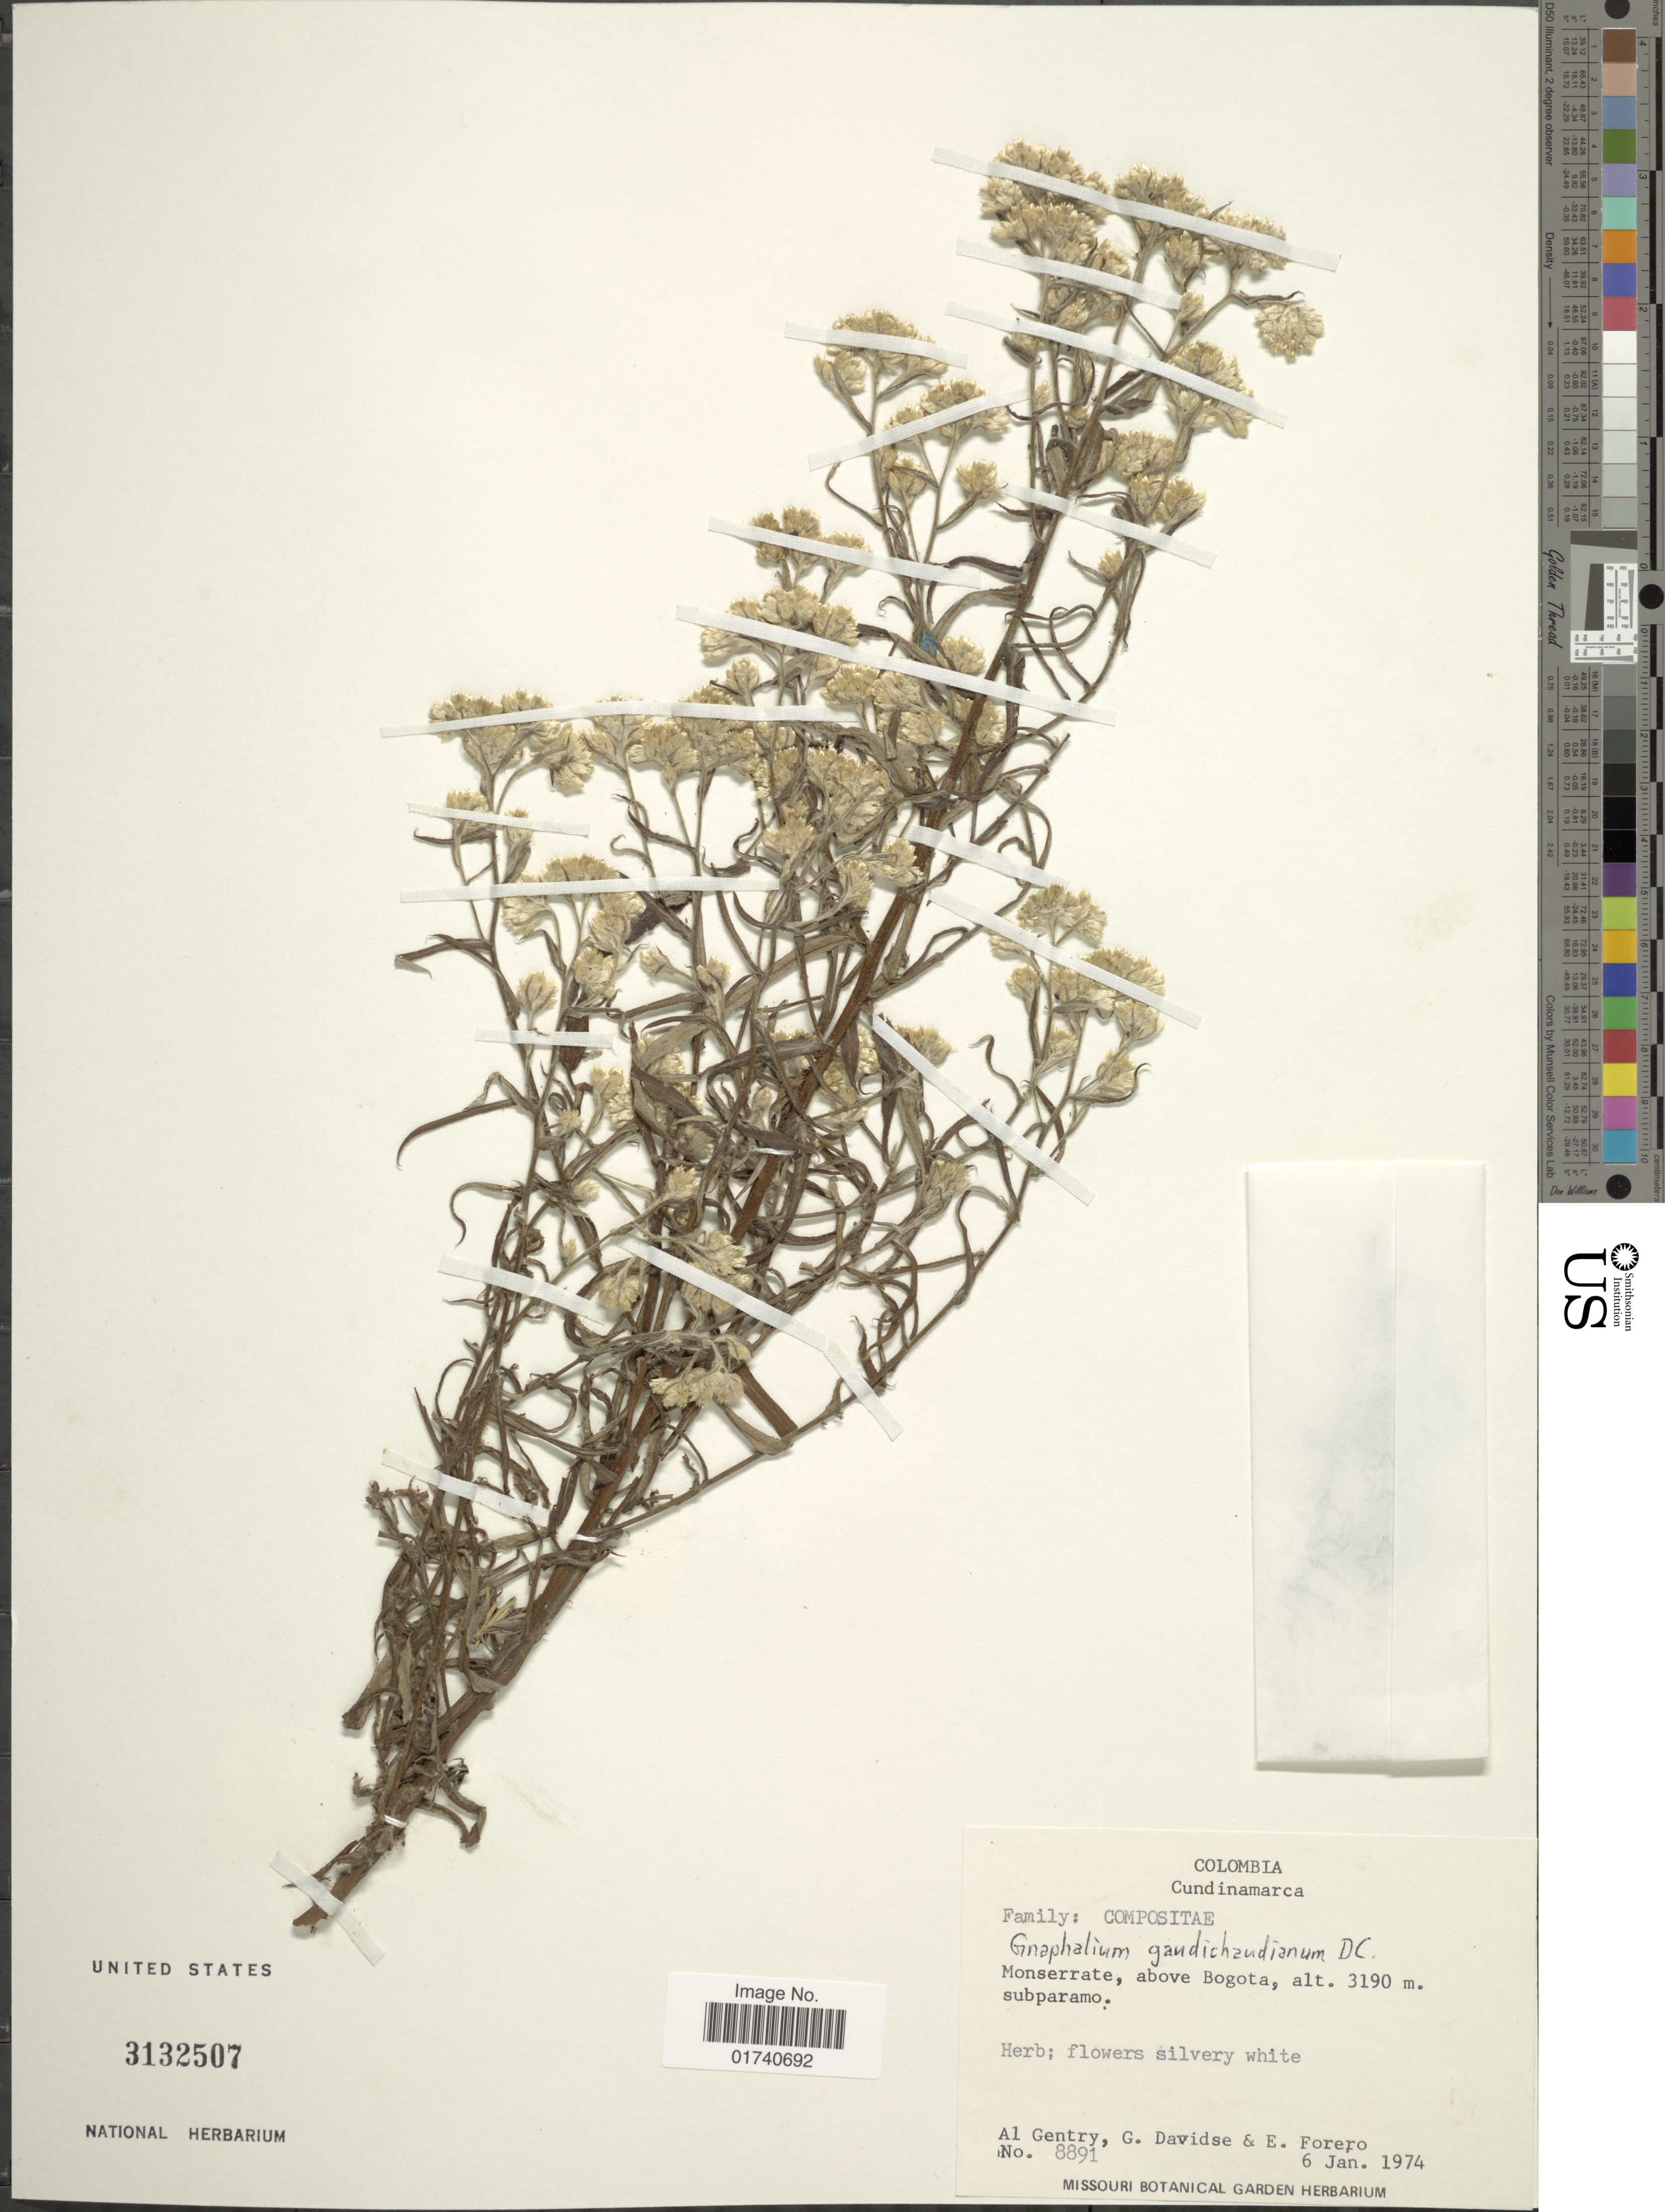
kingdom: Plantae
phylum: Tracheophyta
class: Magnoliopsida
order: Asterales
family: Asteraceae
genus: Pseudognaphalium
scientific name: Pseudognaphalium gaudichaudianum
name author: (DC.) Anderb.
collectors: A. H. Gentry, G. Davidse & E. Forero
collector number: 8891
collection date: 1974-01-06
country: Colombia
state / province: Cundinamarca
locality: Monserrate, above Bogota.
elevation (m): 3190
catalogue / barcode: US 3132507